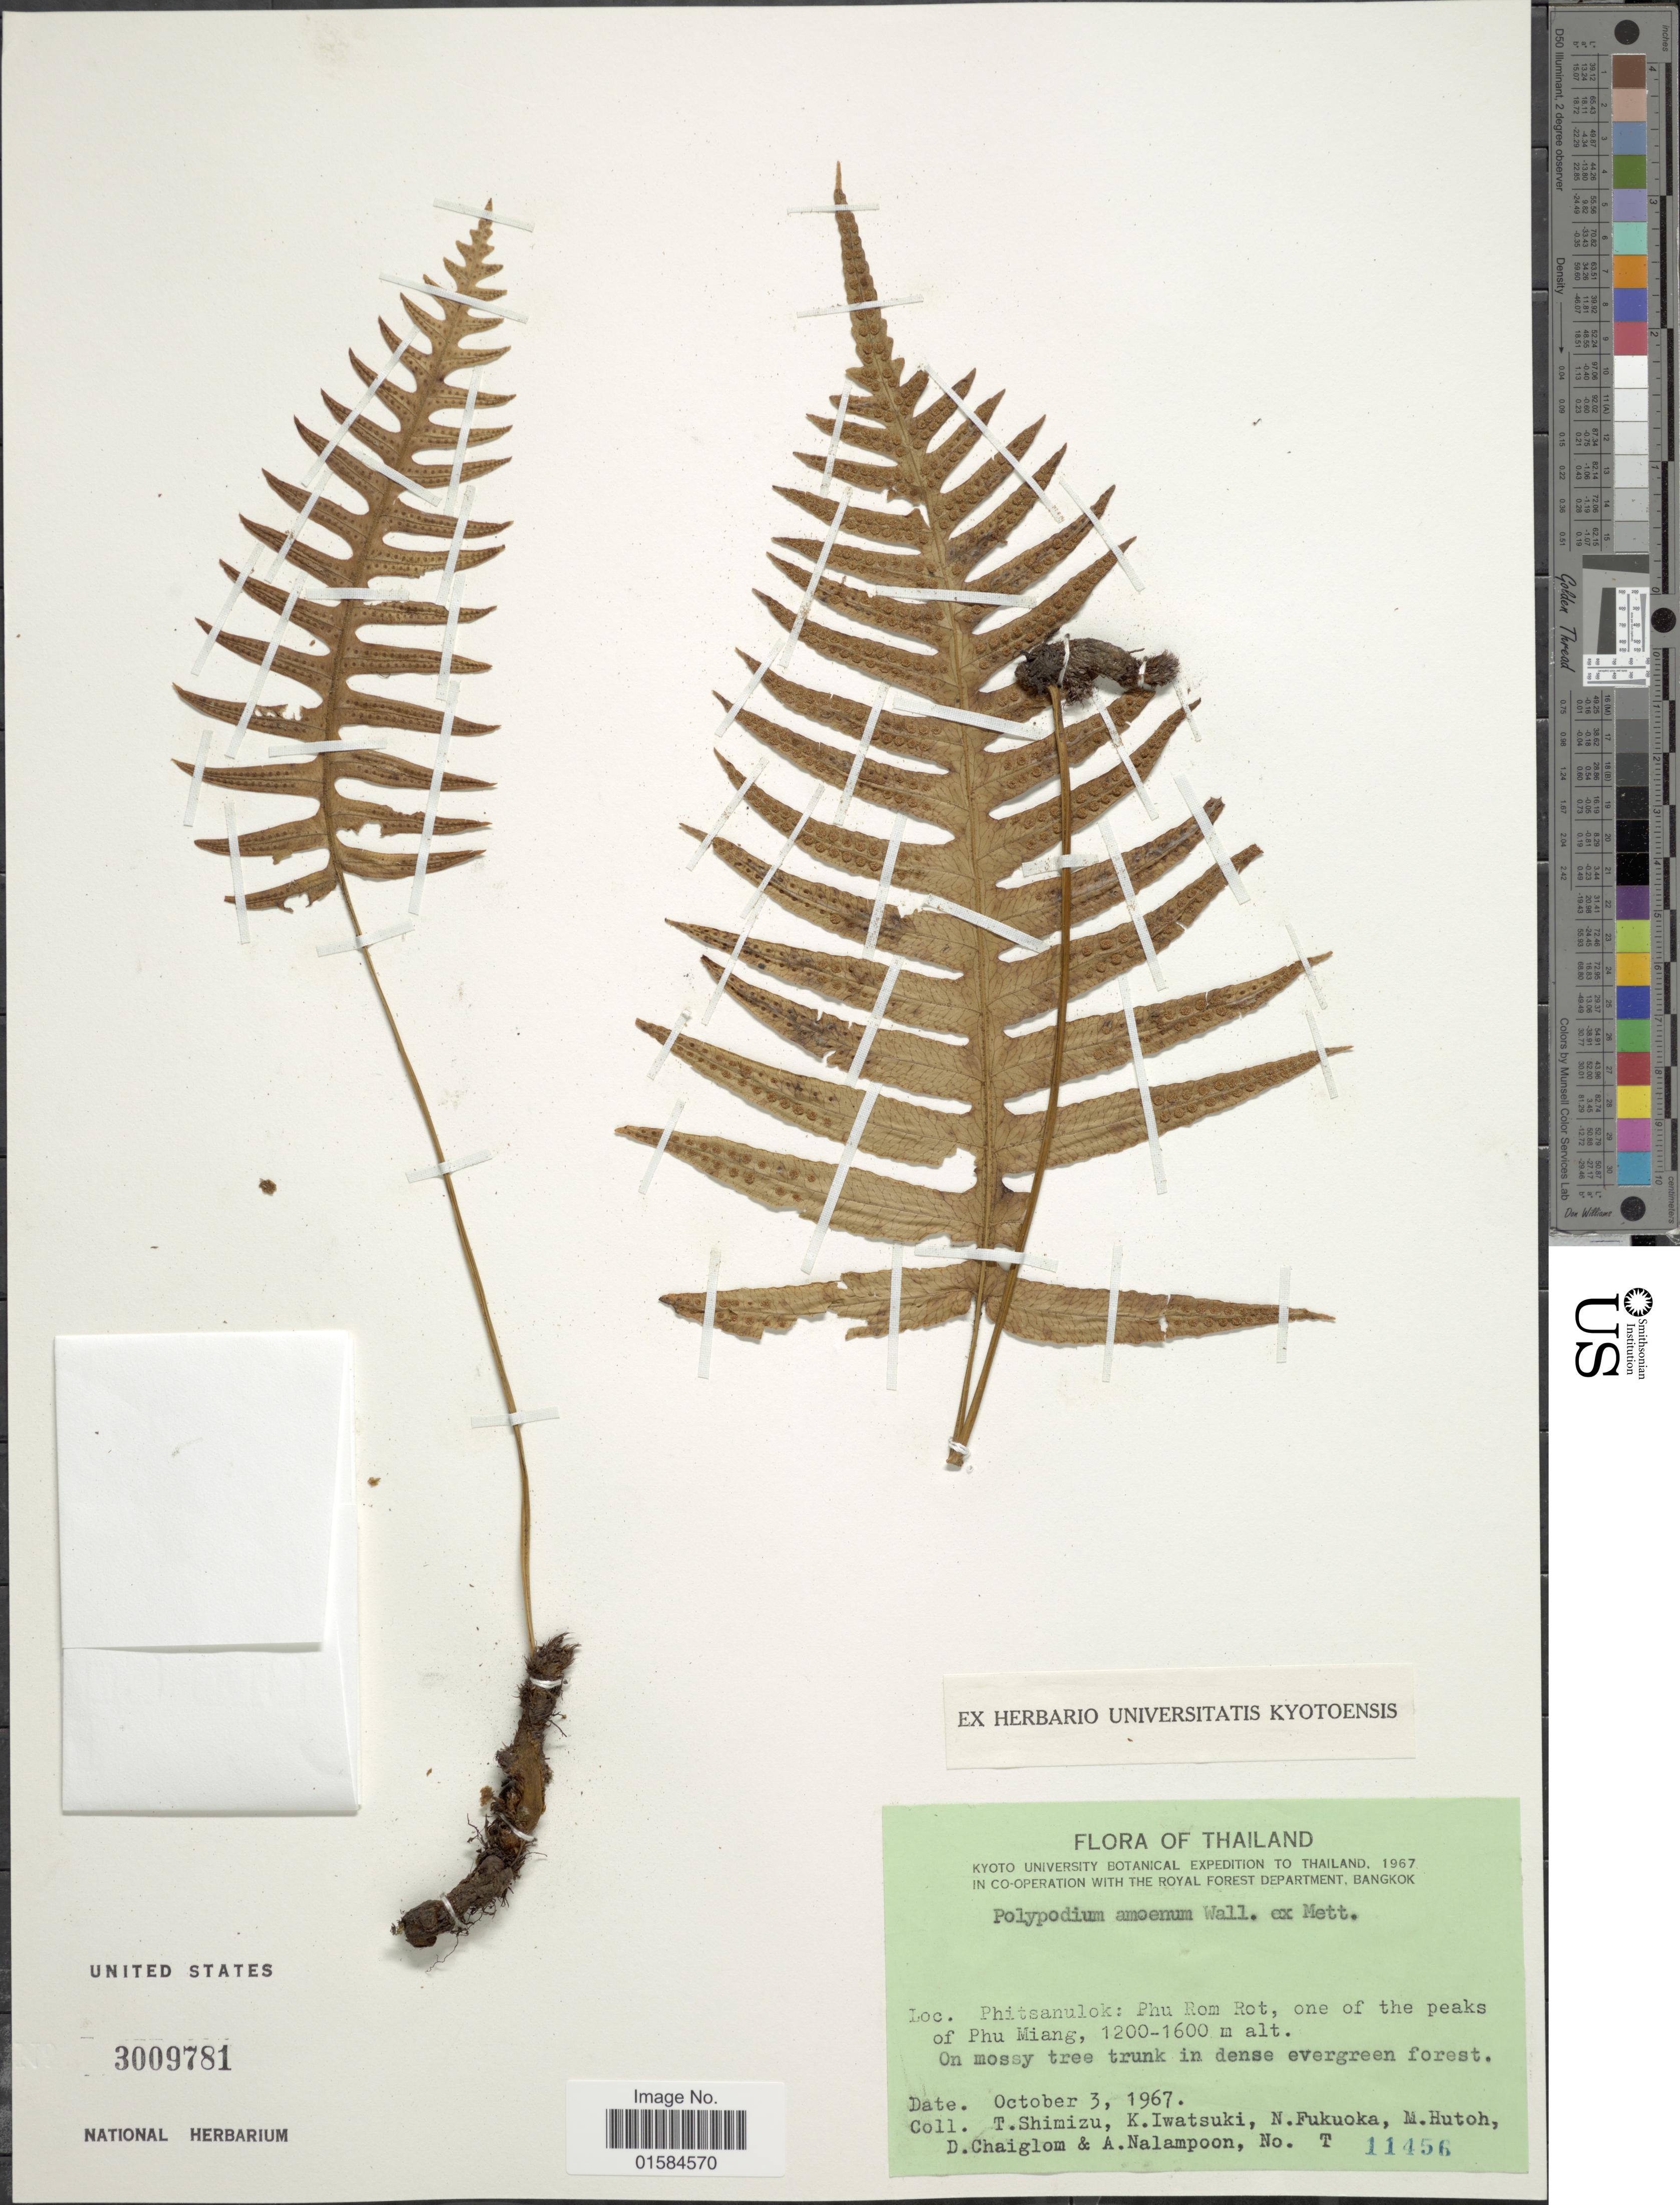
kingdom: Plantae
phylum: Tracheophyta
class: Polypodiopsida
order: Polypodiales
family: Polypodiaceae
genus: Goniophlebium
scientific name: Goniophlebium amoenum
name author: (Wall. ex Mett.) J. Sm.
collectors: T. Shimizu, K. Iwatsuki, N. Fukuoka, M. Hutoh & et al.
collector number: T11456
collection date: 1967-10-03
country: Thailand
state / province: Phitsanulok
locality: Phitsanulok: Phu Rom Rot, one of the peaks of Phu Miang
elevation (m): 1200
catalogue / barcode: US 3009781